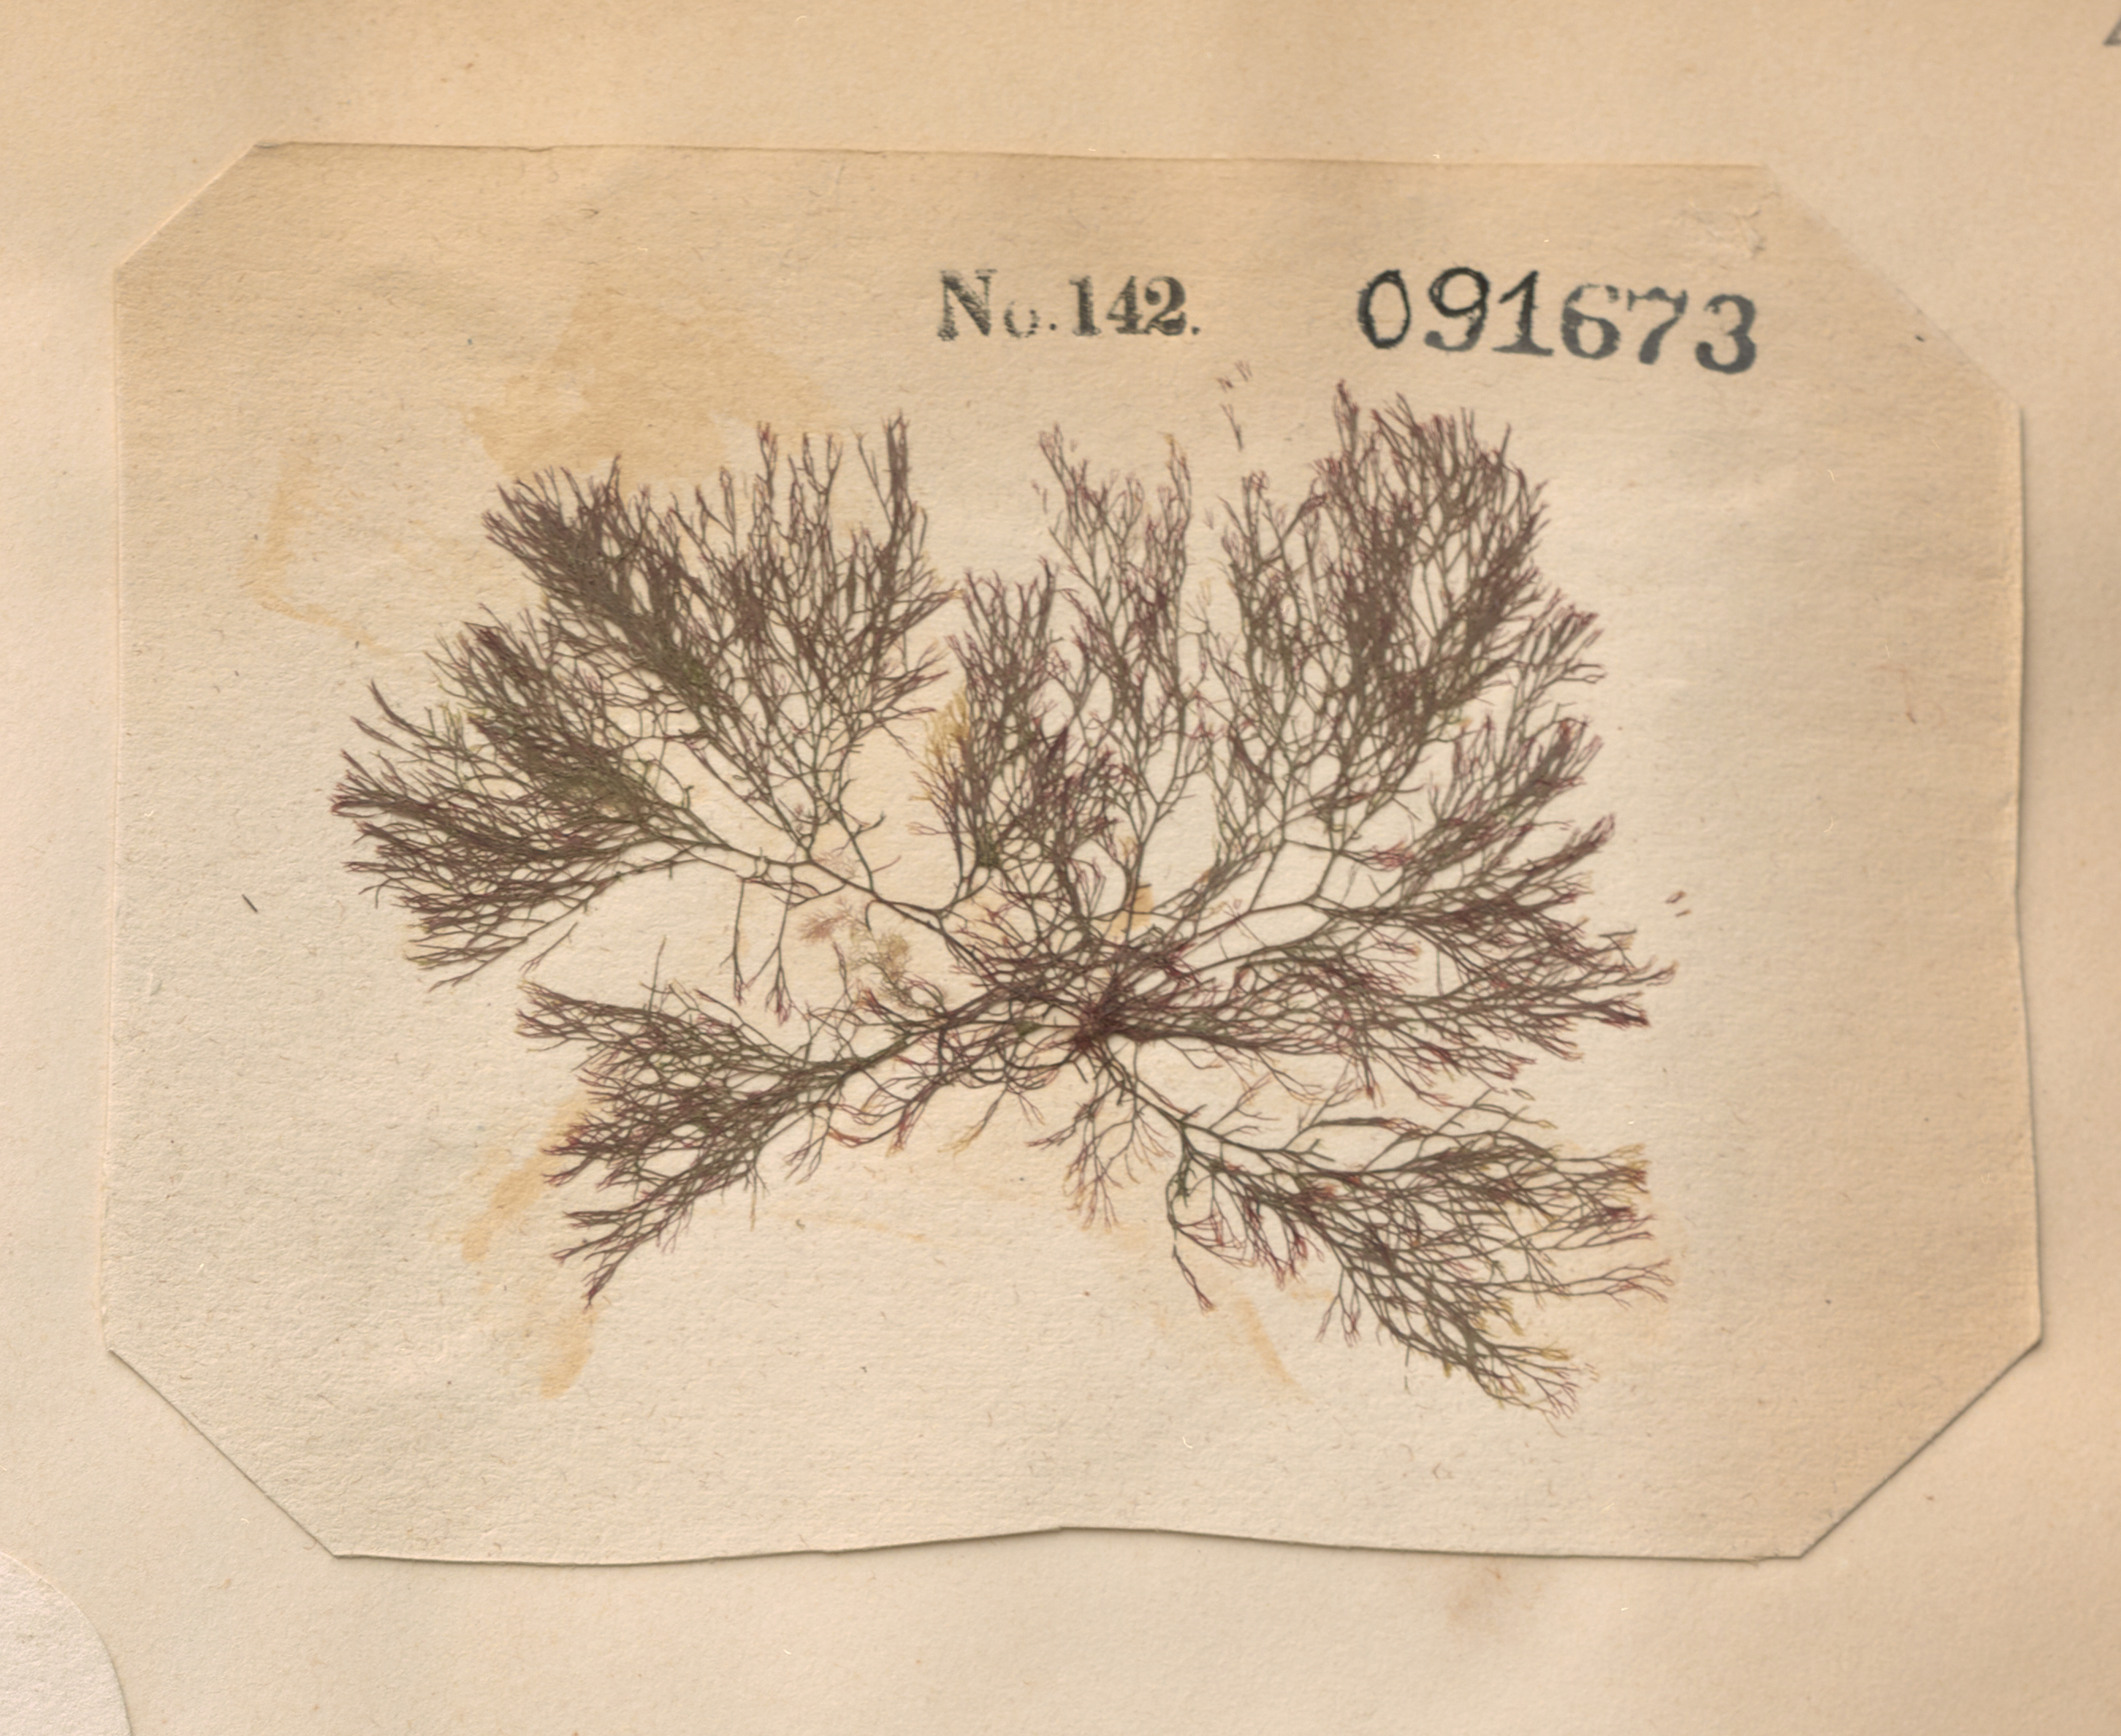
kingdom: Plantae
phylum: Rhodophyta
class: Florideophyceae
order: Ceramiales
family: Ceramiaceae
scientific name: Firmatus nanus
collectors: C. Durant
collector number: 142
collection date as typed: Fal 1850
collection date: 1850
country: United States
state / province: New York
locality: Hurlgate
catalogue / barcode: US 91673